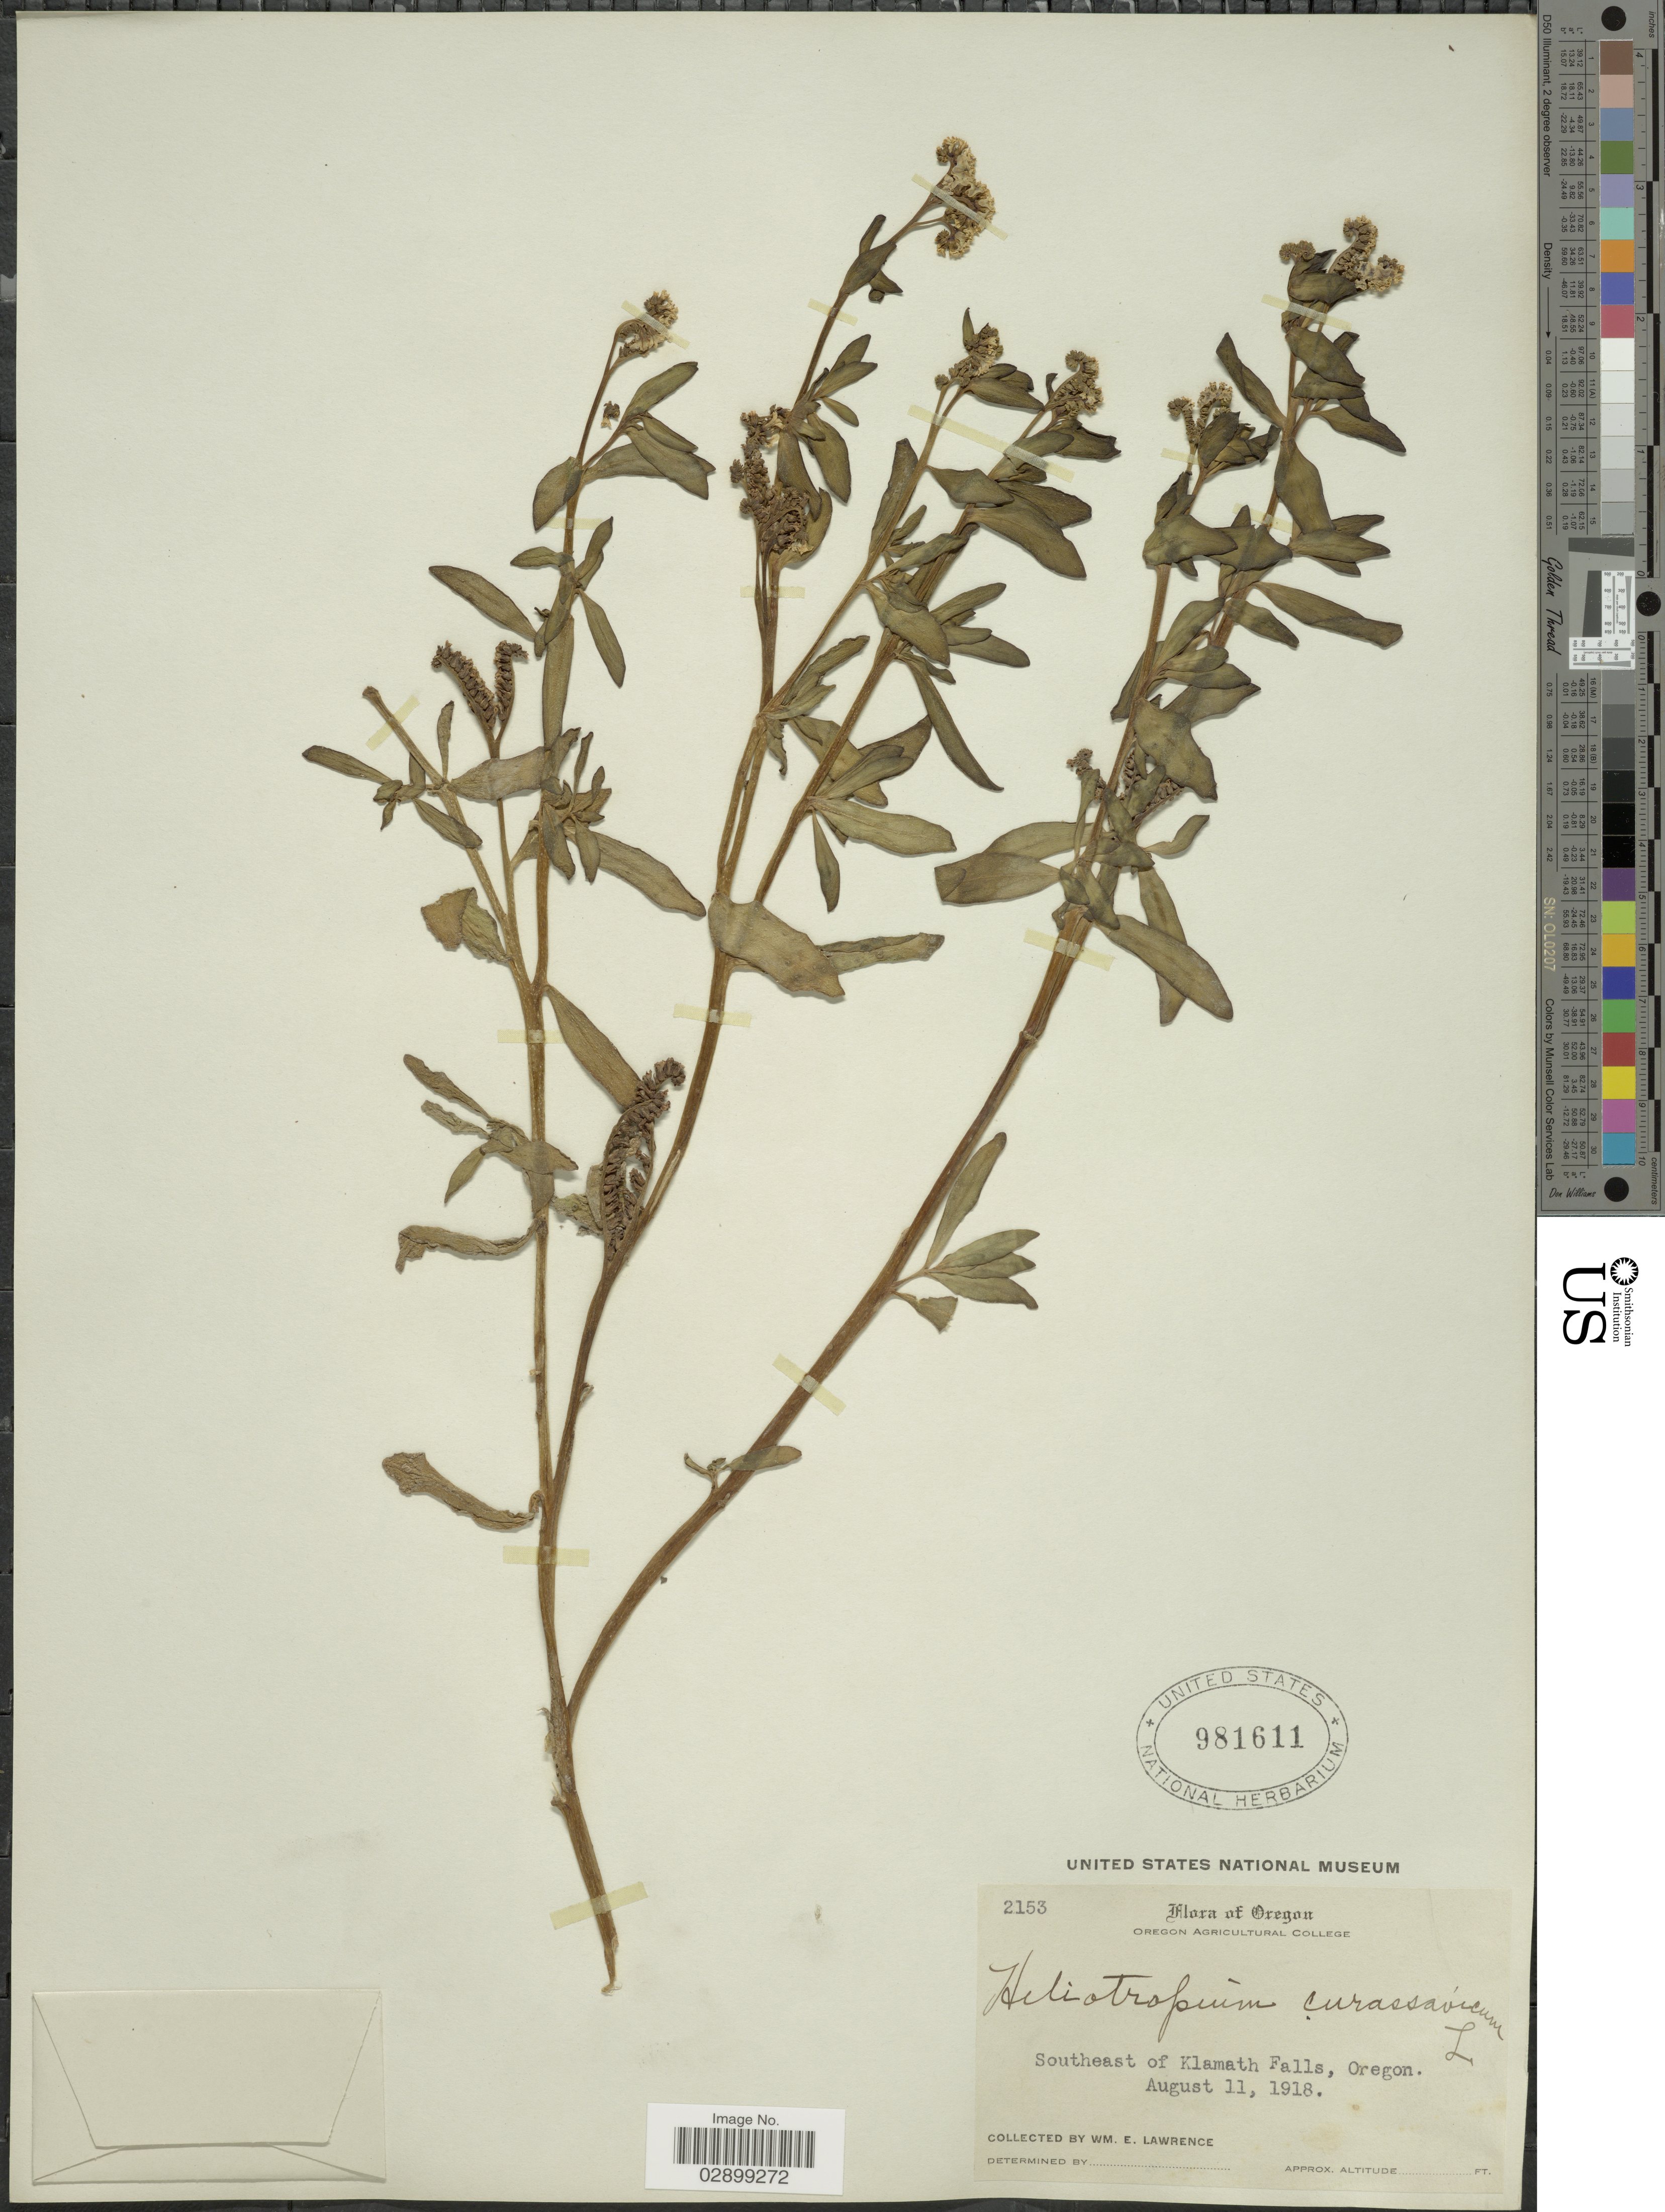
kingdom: Plantae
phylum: Tracheophyta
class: Magnoliopsida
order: Boraginales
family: Heliotropiaceae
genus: Heliotropium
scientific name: Heliotropium curassavicum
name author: L.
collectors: W. Lawrence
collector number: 2153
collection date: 1918-08-11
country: United States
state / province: Oregon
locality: Southeast of Klamath Falls.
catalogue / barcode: US 981611